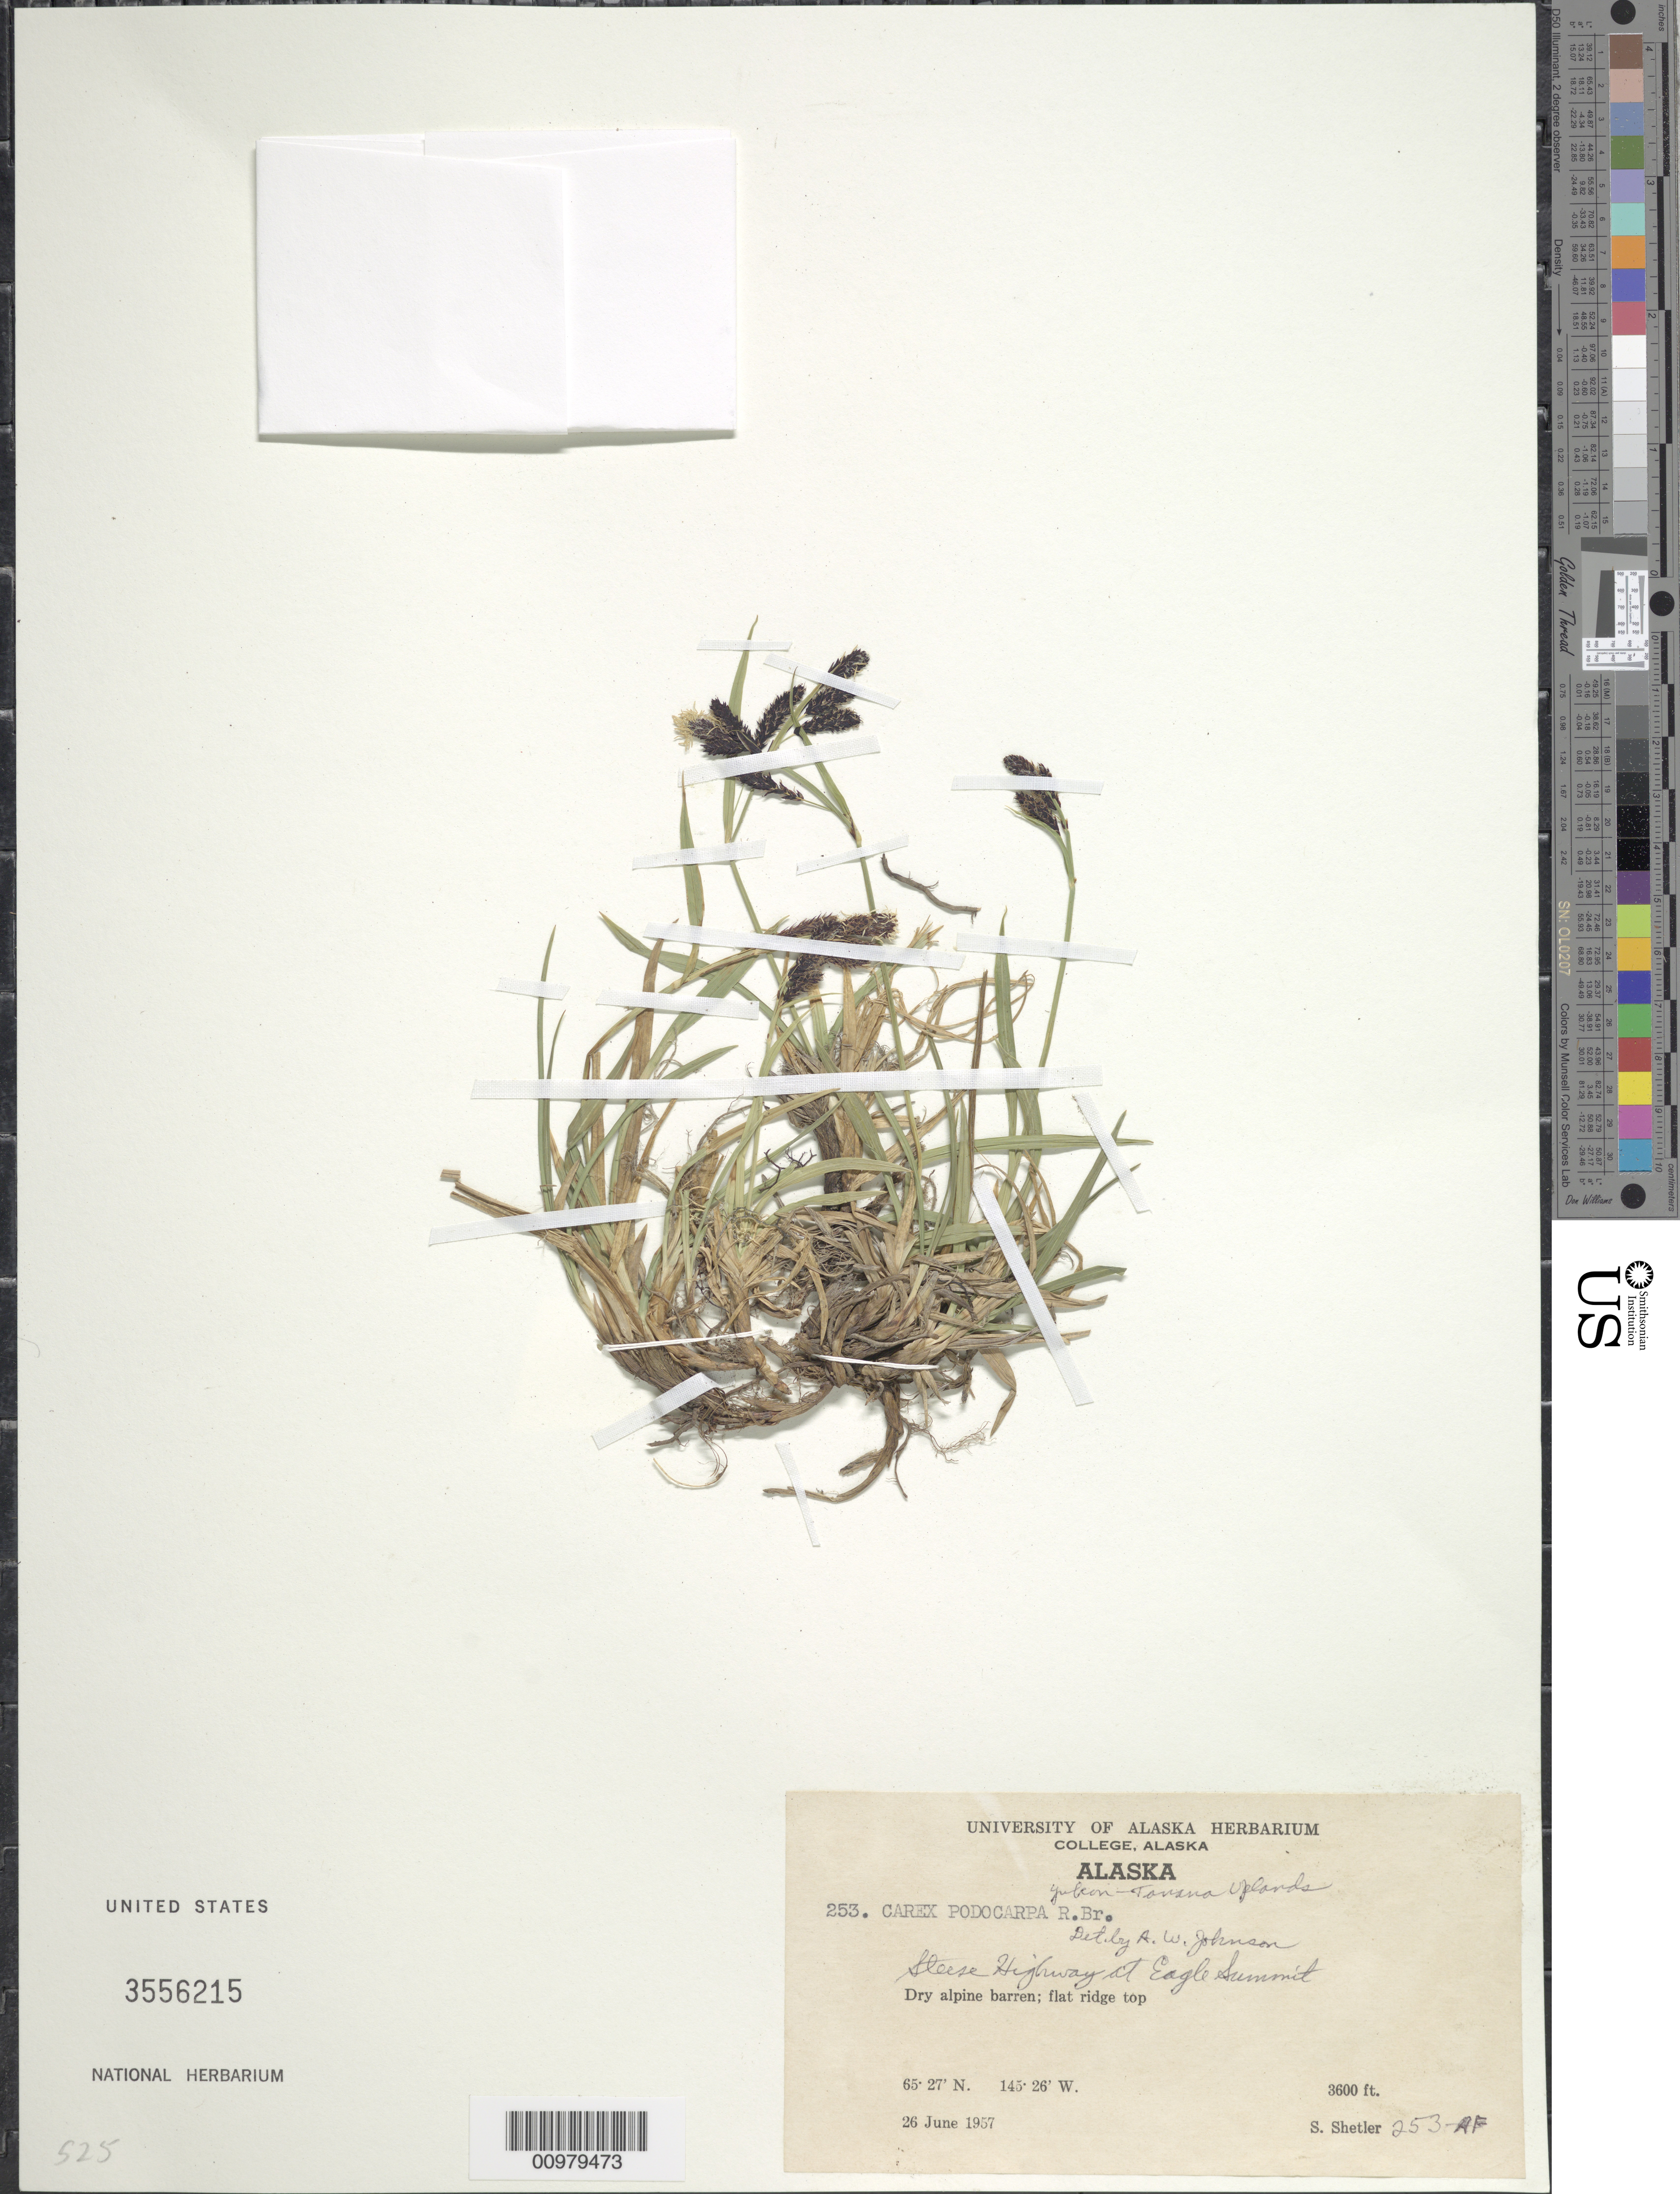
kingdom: Plantae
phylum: Tracheophyta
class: Liliopsida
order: Poales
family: Cyperaceae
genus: Carex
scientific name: Carex podocarpa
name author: R. Br.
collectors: S. Shetler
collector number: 253-AF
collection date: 1957-06-26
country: United States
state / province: Alaska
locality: Dry alpine barren; flat ridge top, Steese Highway at Eagle Summit, Yukon - Tanana Uplands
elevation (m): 1097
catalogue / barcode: US 3556215